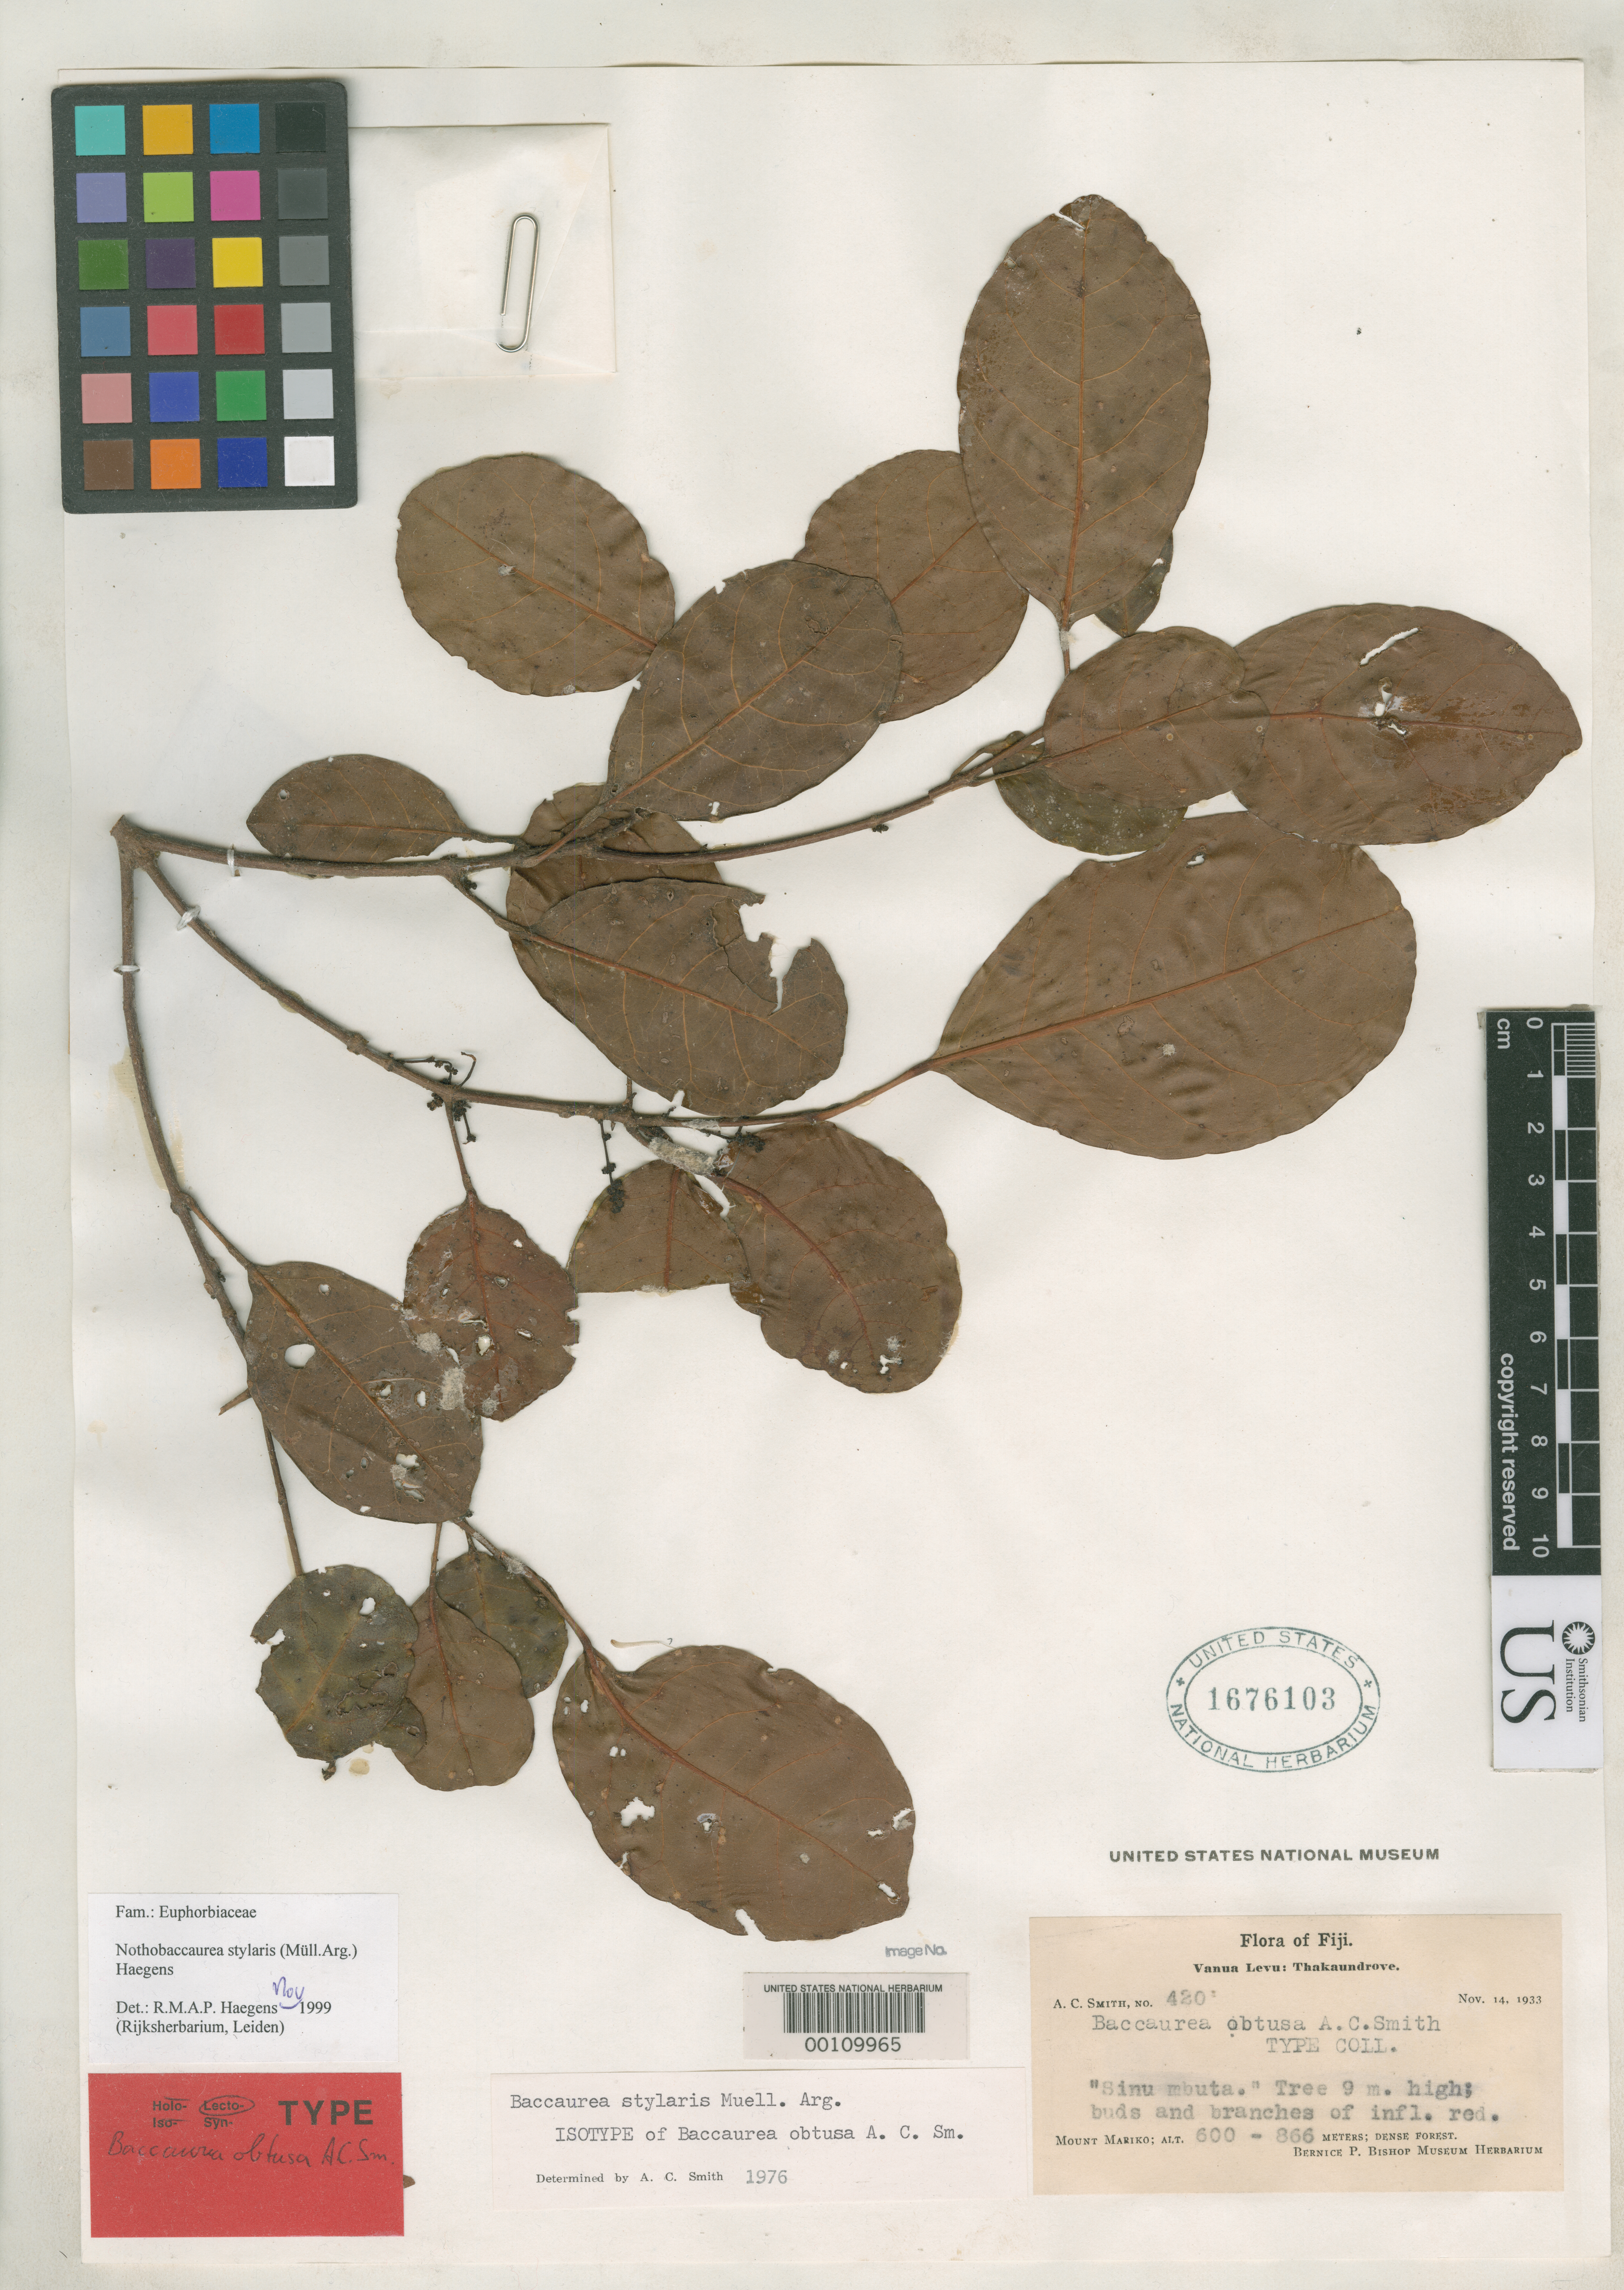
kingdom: Plantae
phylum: Tracheophyta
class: Magnoliopsida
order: Malpighiales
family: Phyllanthaceae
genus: Baccaurea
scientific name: Baccaurea obtusa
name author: A.C. Sm.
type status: Isotype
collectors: A. C. Smith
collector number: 420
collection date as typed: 14 Nov 1933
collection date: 1933-11-14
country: Fiji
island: Vanua Levu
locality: Thakaundrove, Mt. Mariko. [Vanua Levu Group]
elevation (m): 600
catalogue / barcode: US 1676103